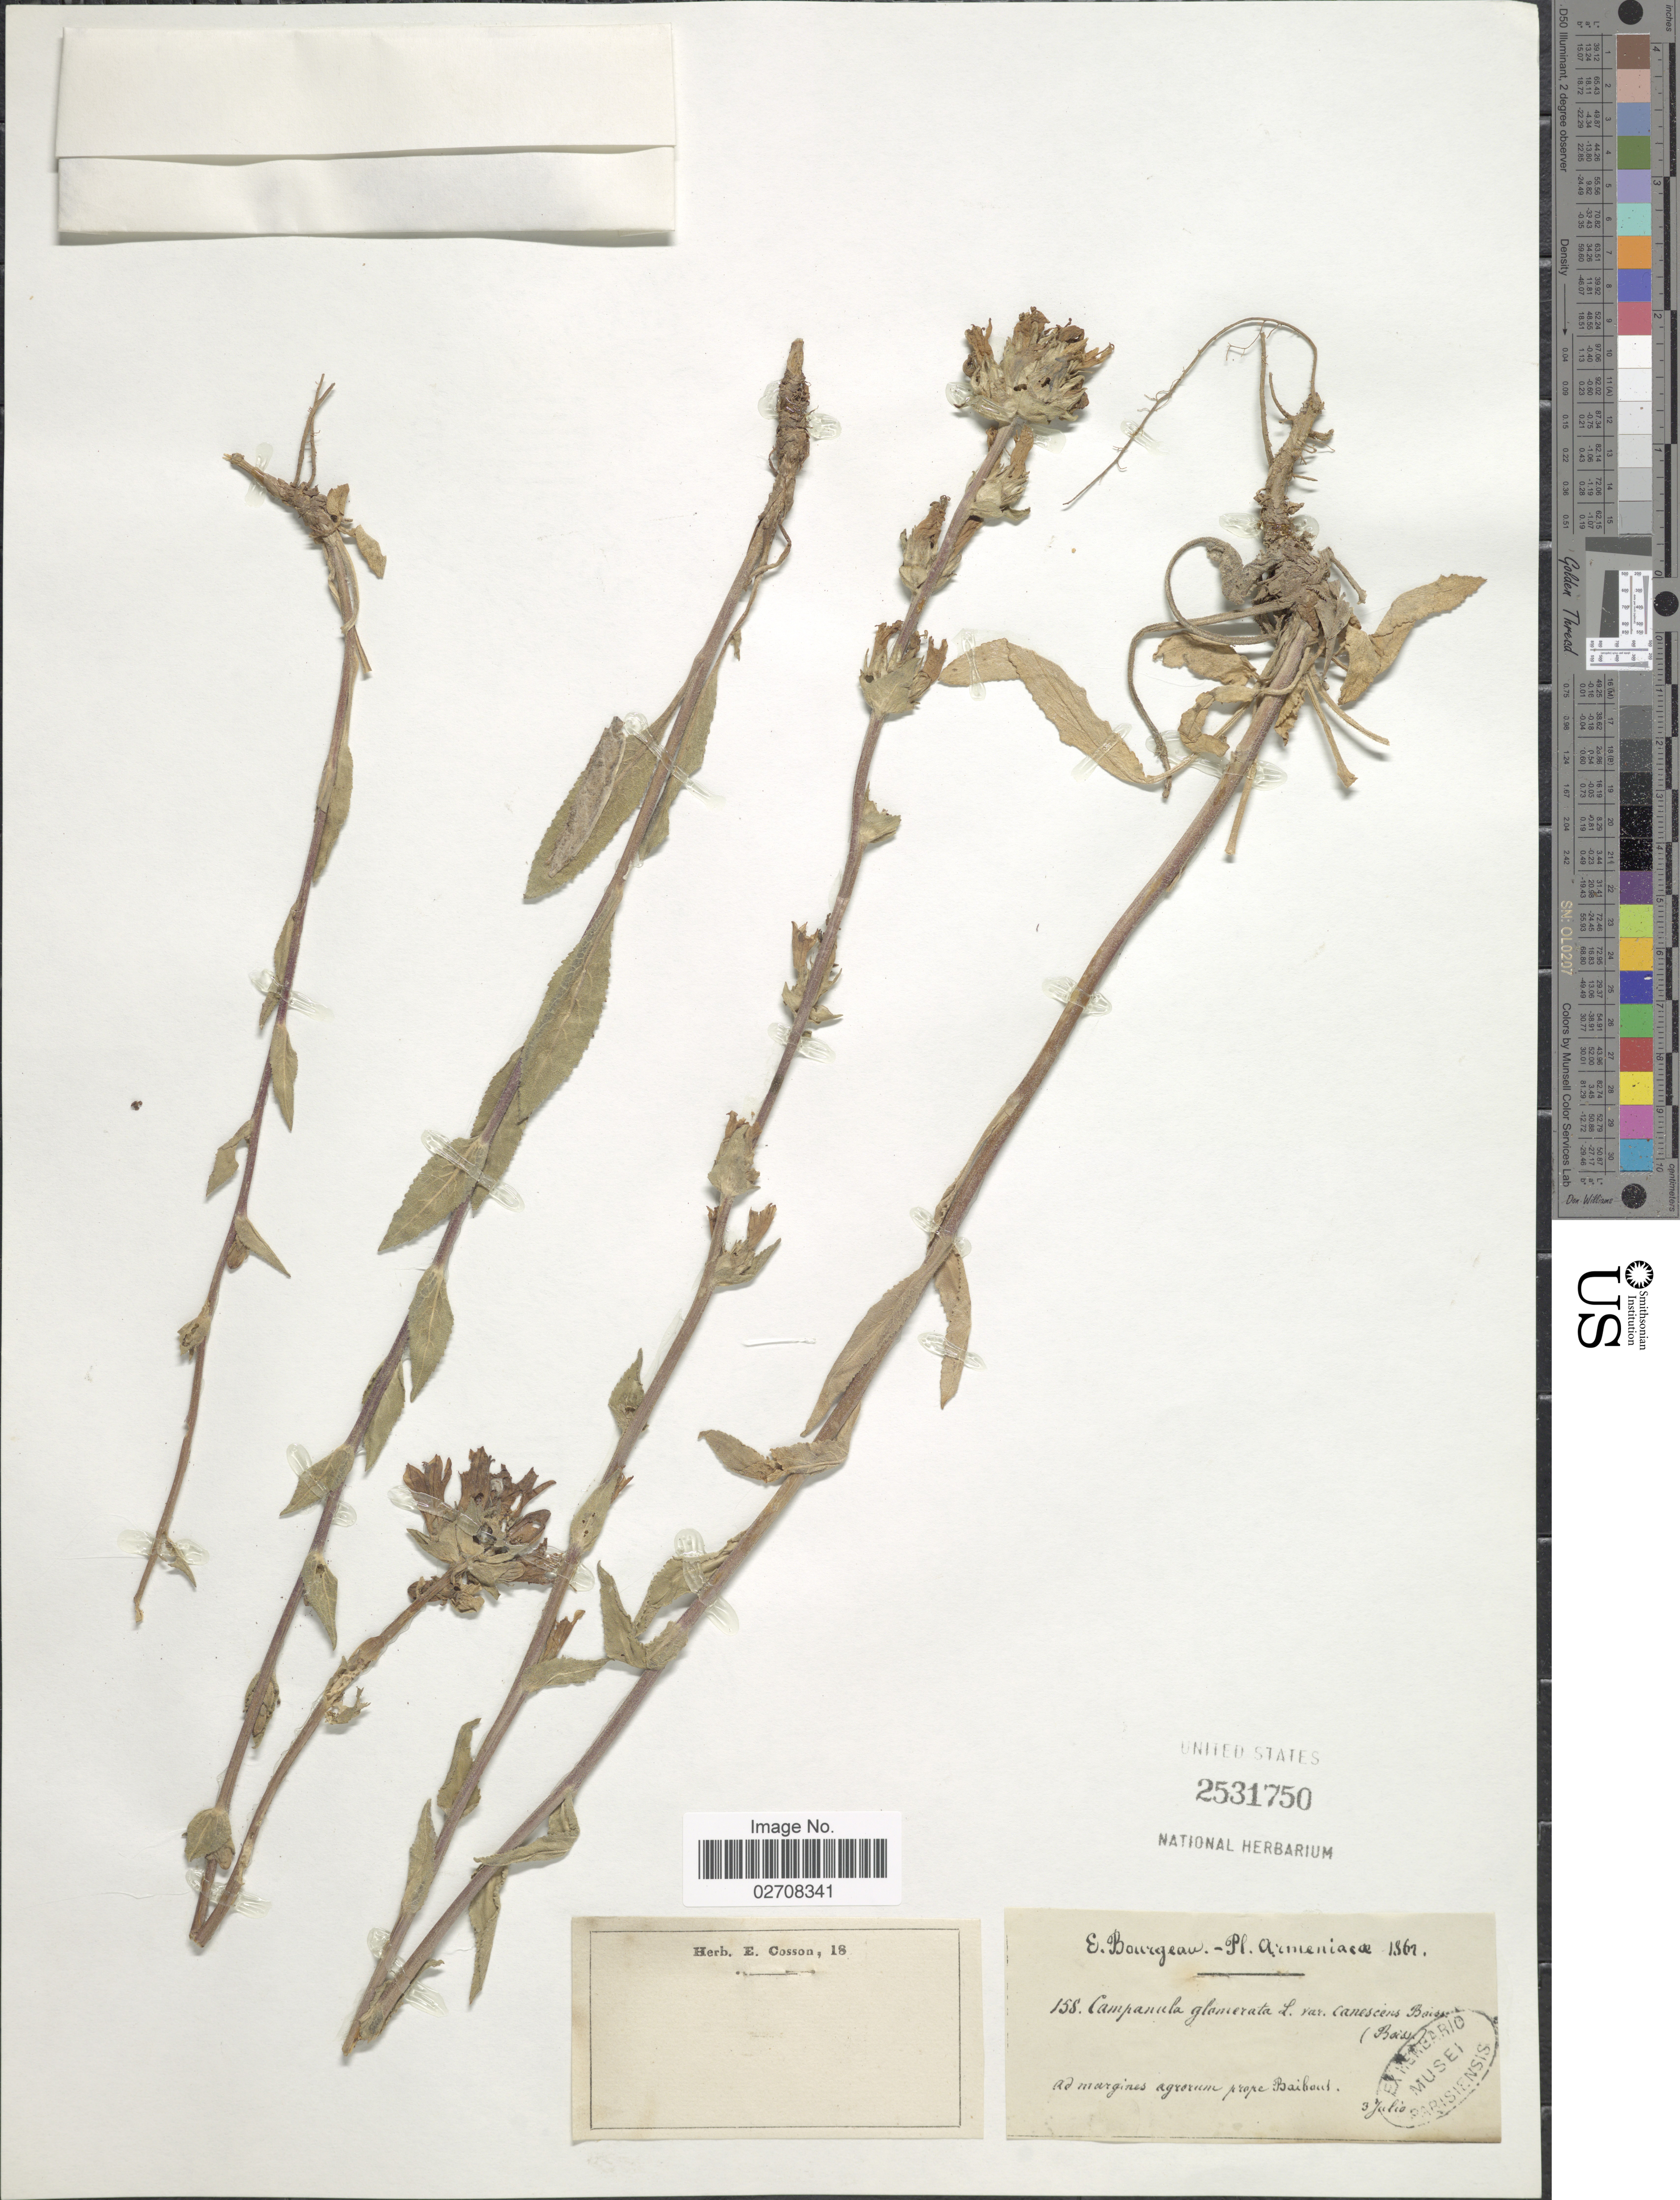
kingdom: Plantae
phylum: Tracheophyta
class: Magnoliopsida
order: Asterales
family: Campanulaceae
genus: Campanula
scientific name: Campanula glomerata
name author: L.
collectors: E. Bourgeau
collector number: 158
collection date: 1862-07-03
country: Armenia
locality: Armeniacae. Ad margins agrorum prope Baibous.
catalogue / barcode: US 2531750